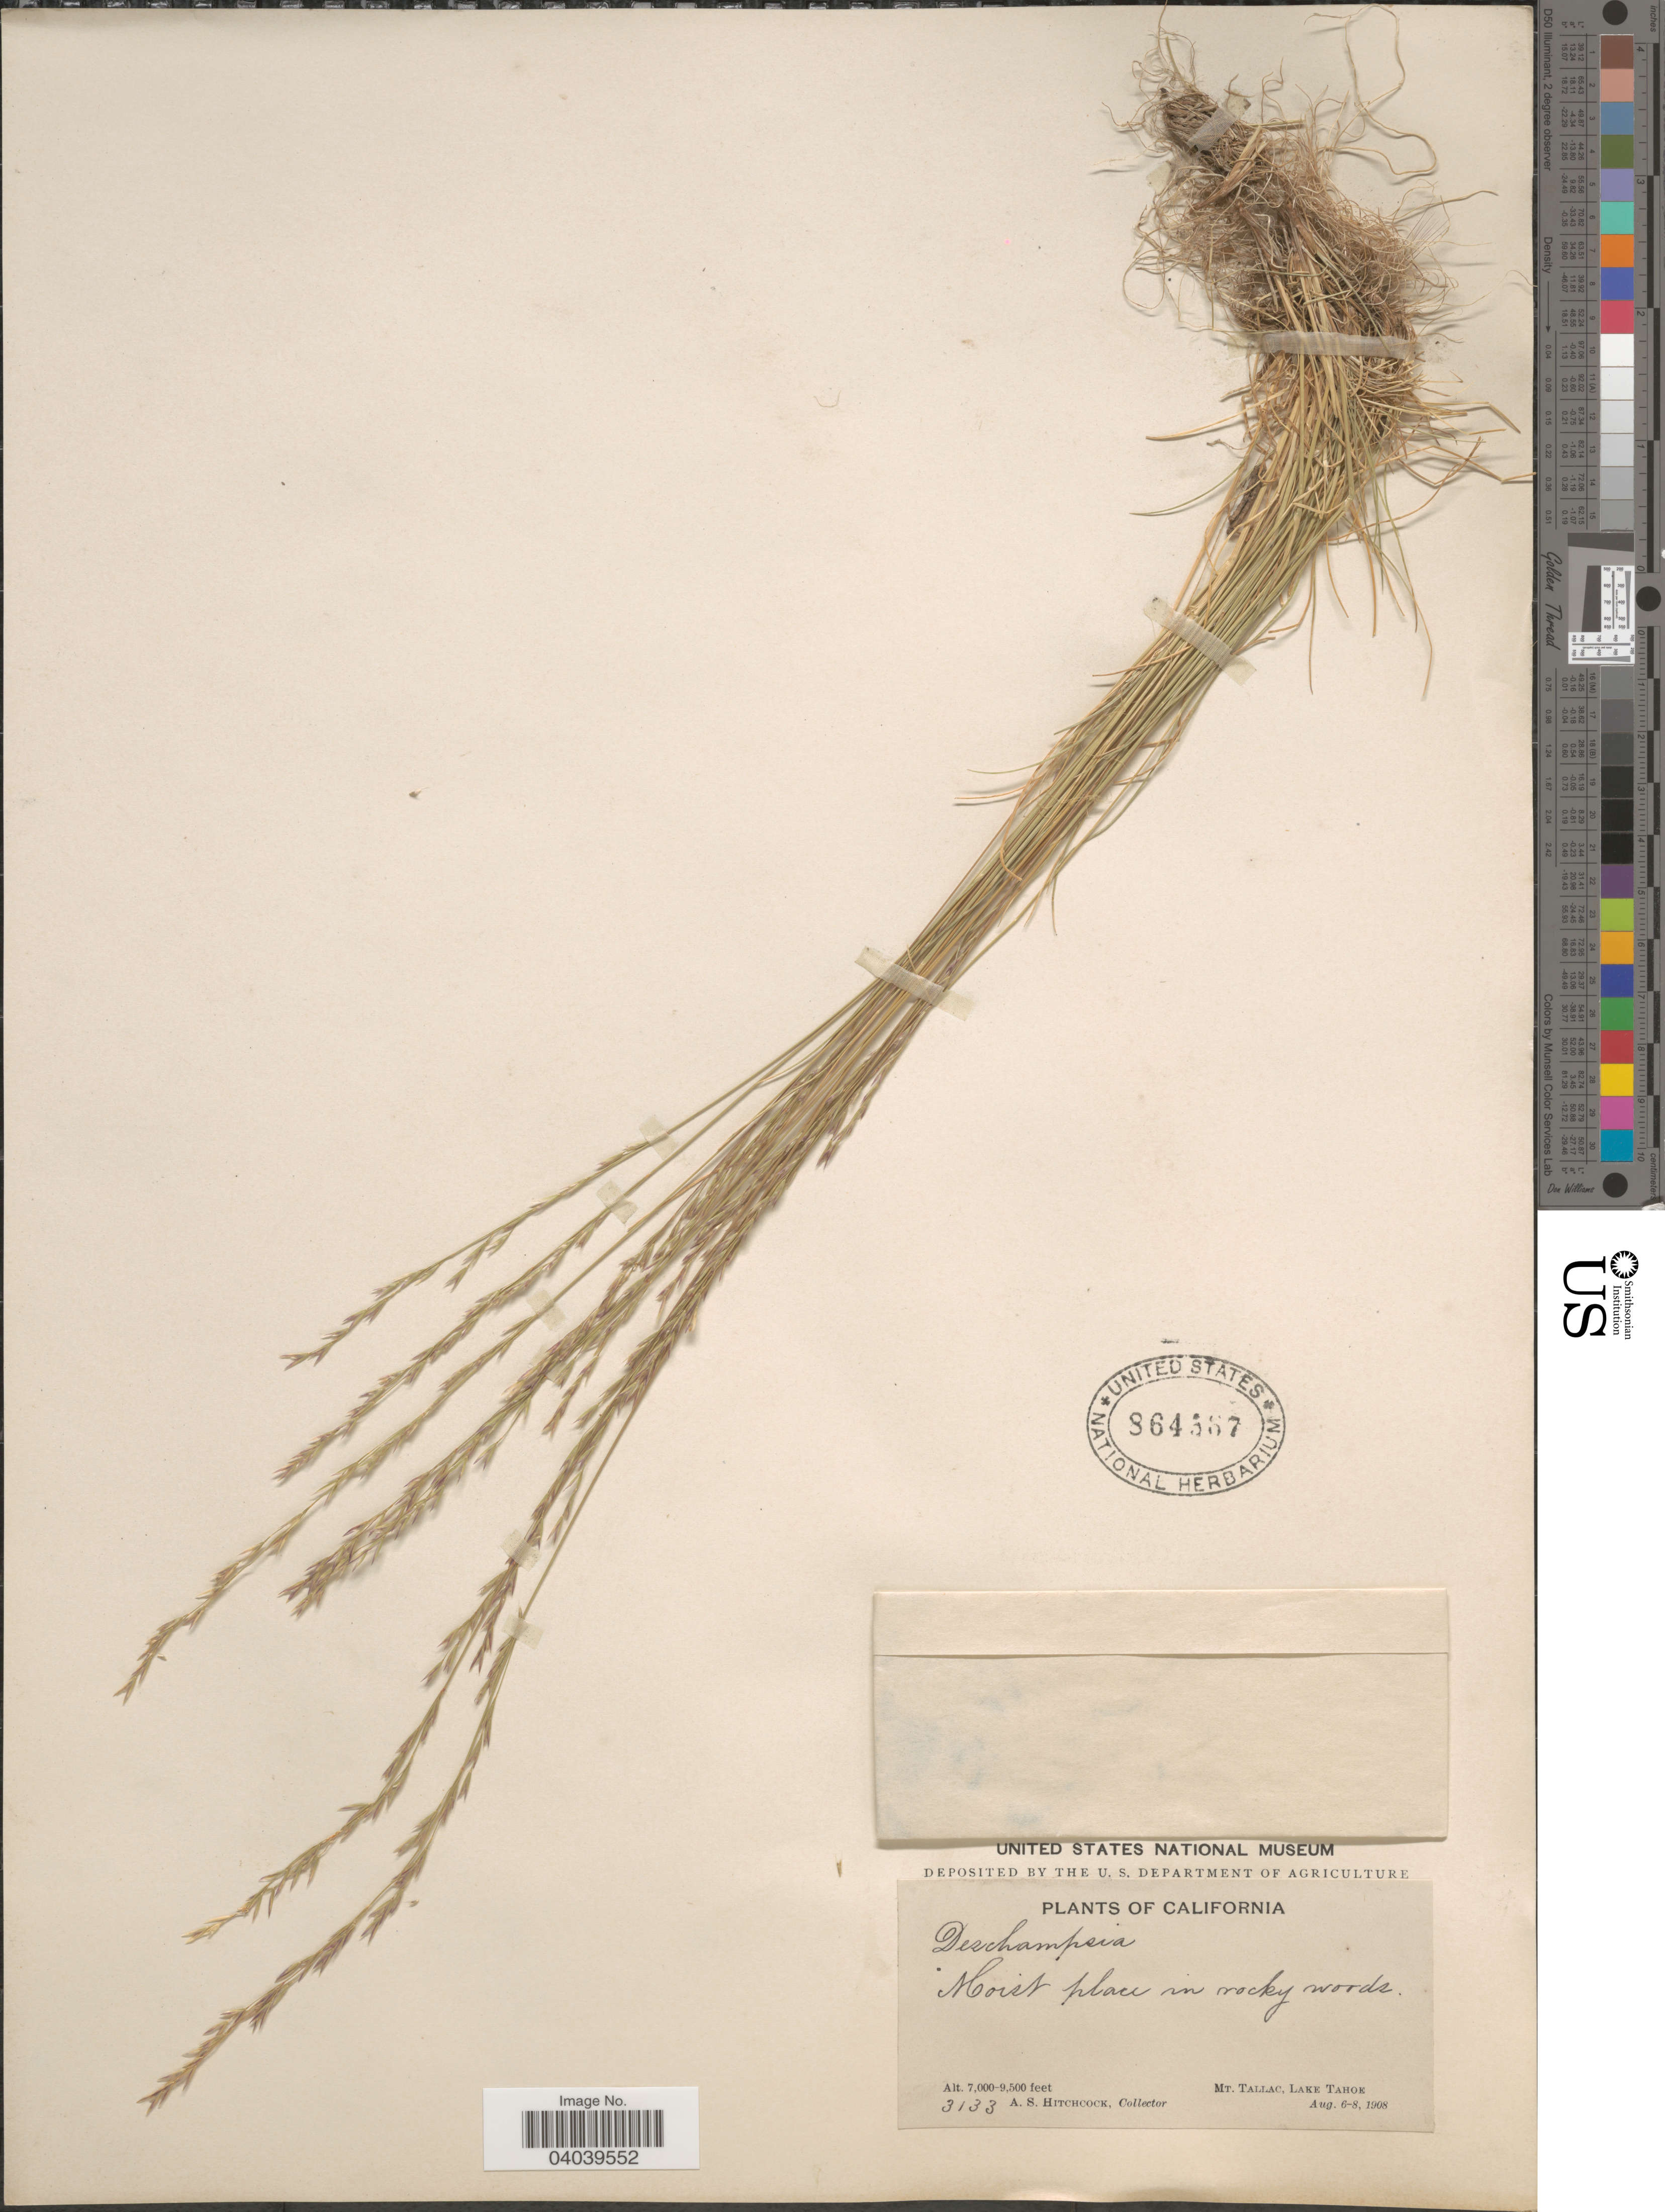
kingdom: Plantae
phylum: Tracheophyta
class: Liliopsida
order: Poales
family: Poaceae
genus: Deschampsia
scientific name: Deschampsia elongata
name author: (Hook.) Munro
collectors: A. S. Hitchcock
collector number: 3133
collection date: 1908-08-06/1908-08-08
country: United States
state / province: California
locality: Moist place in rocky woods. Mt. Tallac, Lake Tahoe.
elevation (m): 2134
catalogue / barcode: US 864567